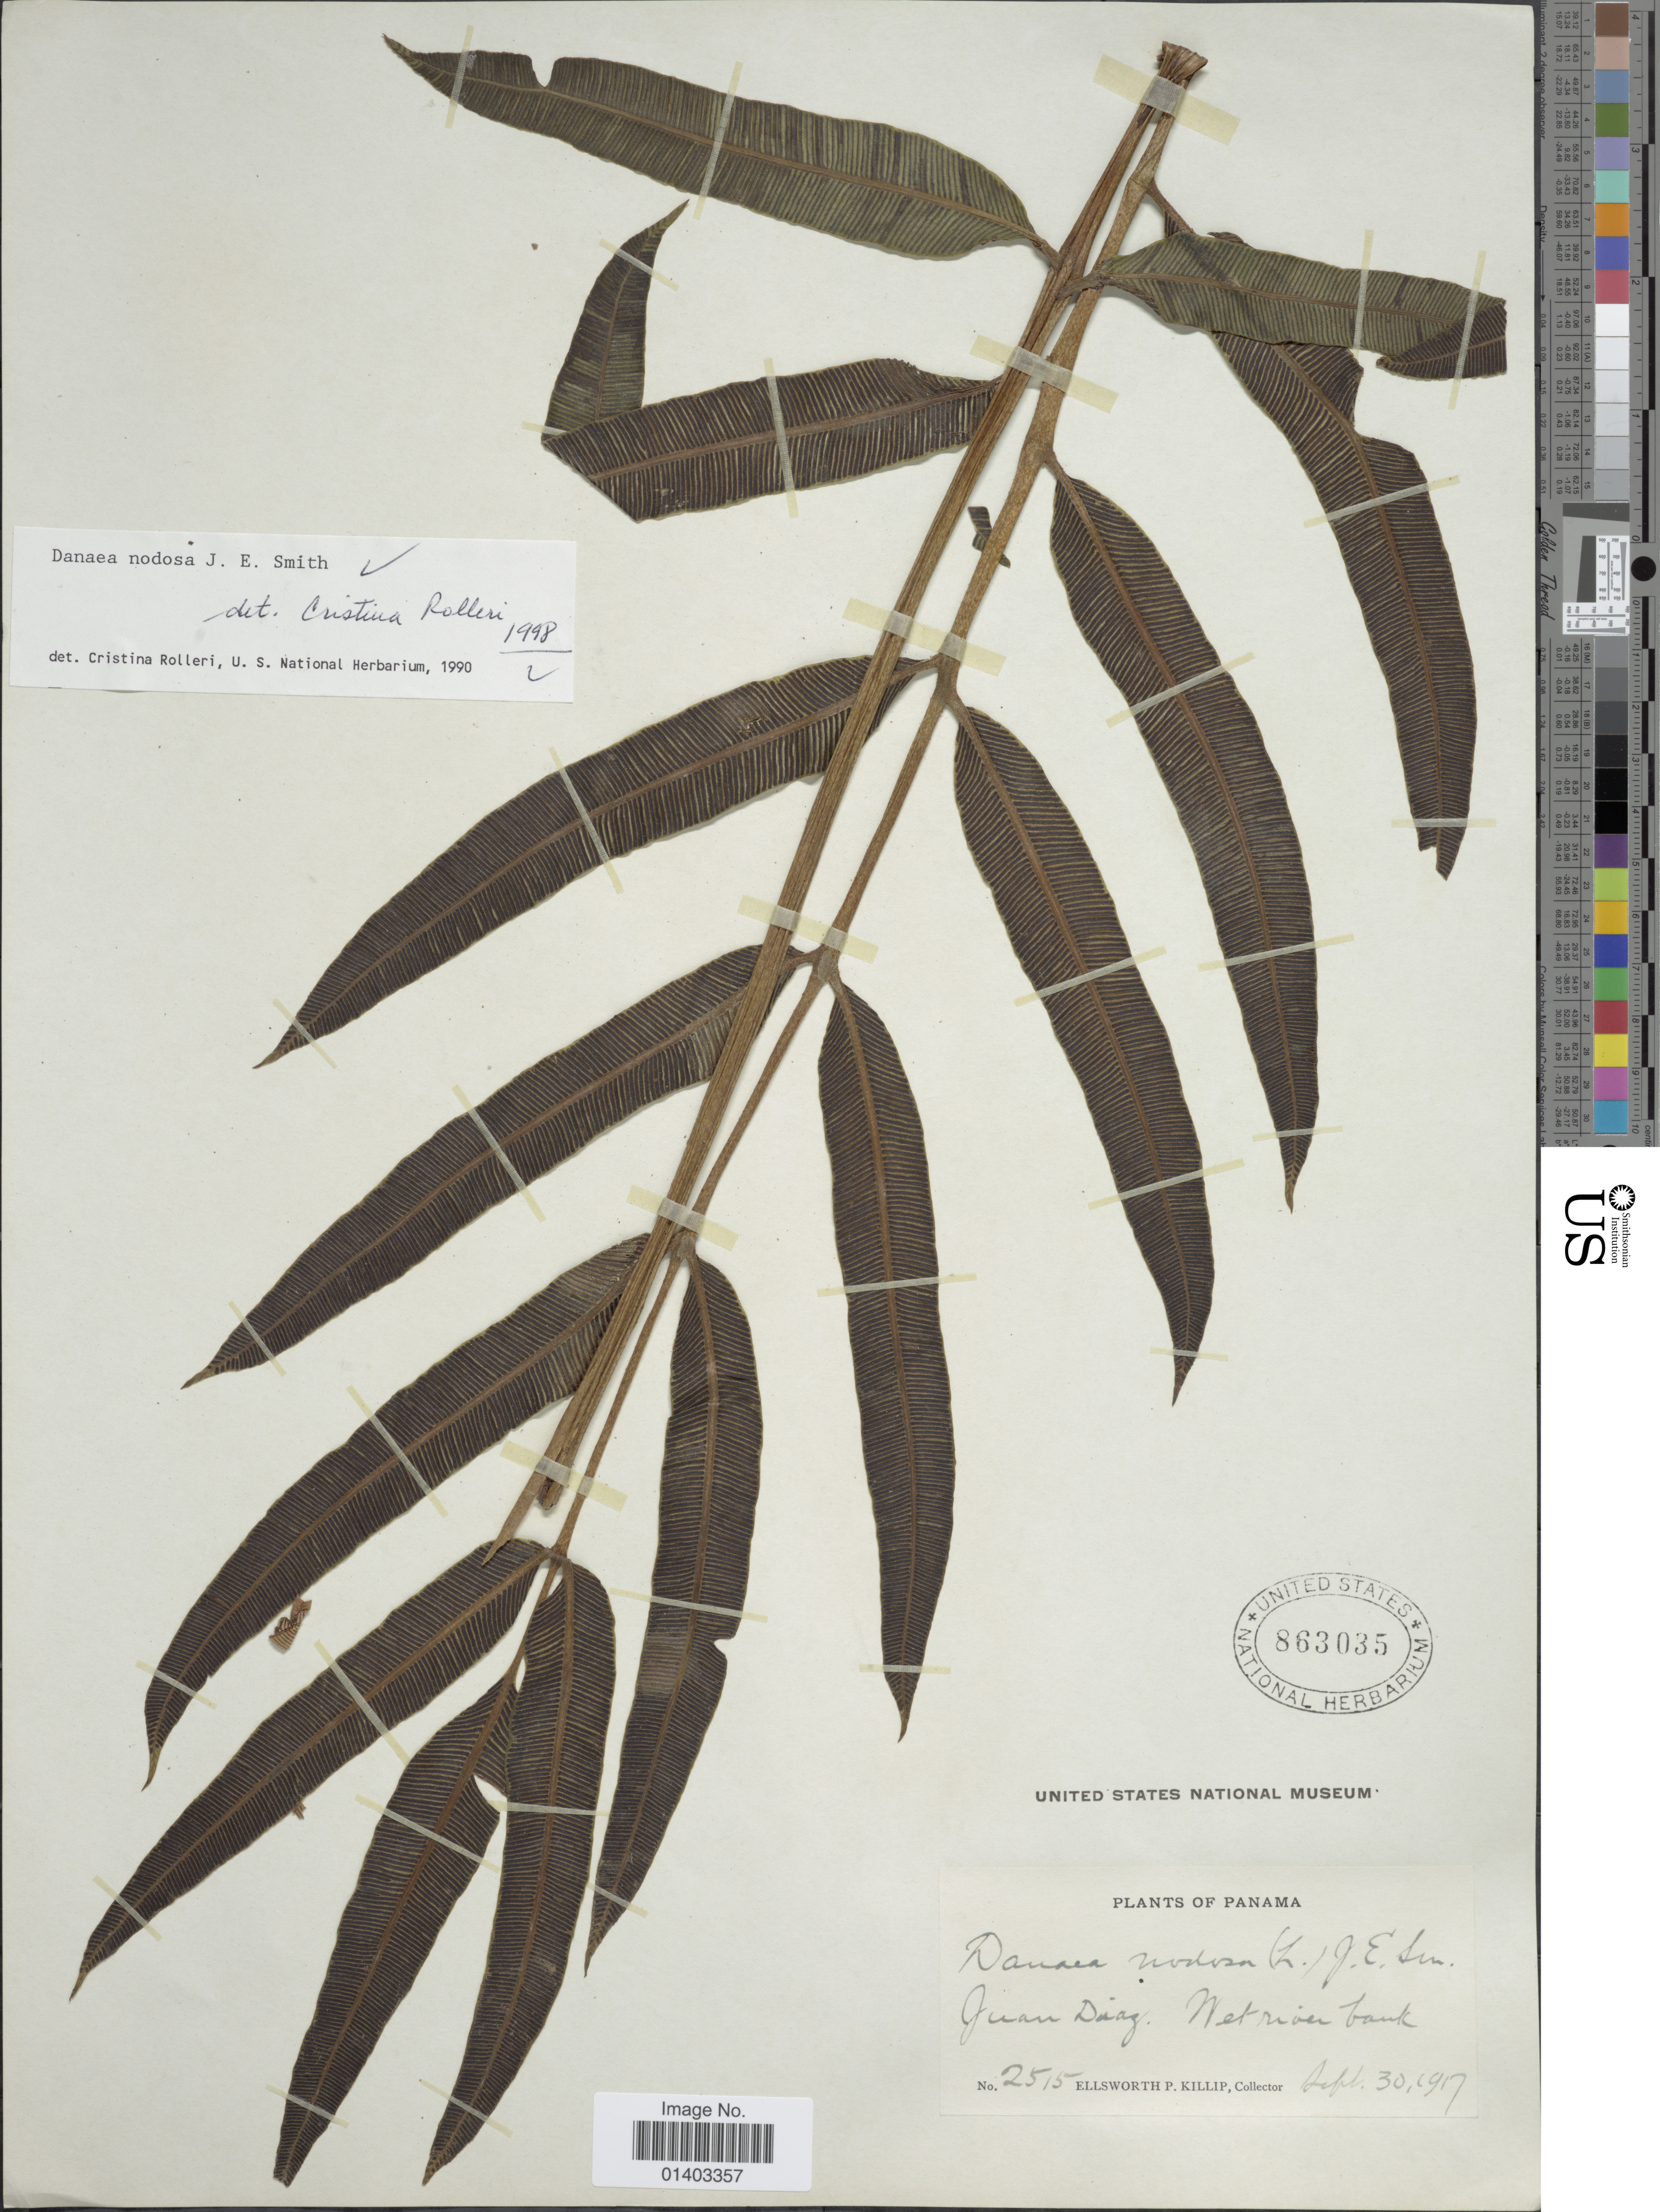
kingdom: Plantae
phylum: Tracheophyta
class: Polypodiopsida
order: Marattiales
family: Marattiaceae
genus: Danaea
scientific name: Danaea nodosa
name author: (L.) Sm.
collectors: E. P. Killip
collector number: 2515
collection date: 1917-09-30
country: Panama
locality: Juan Diaz, Wet river bank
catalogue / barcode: US 863035